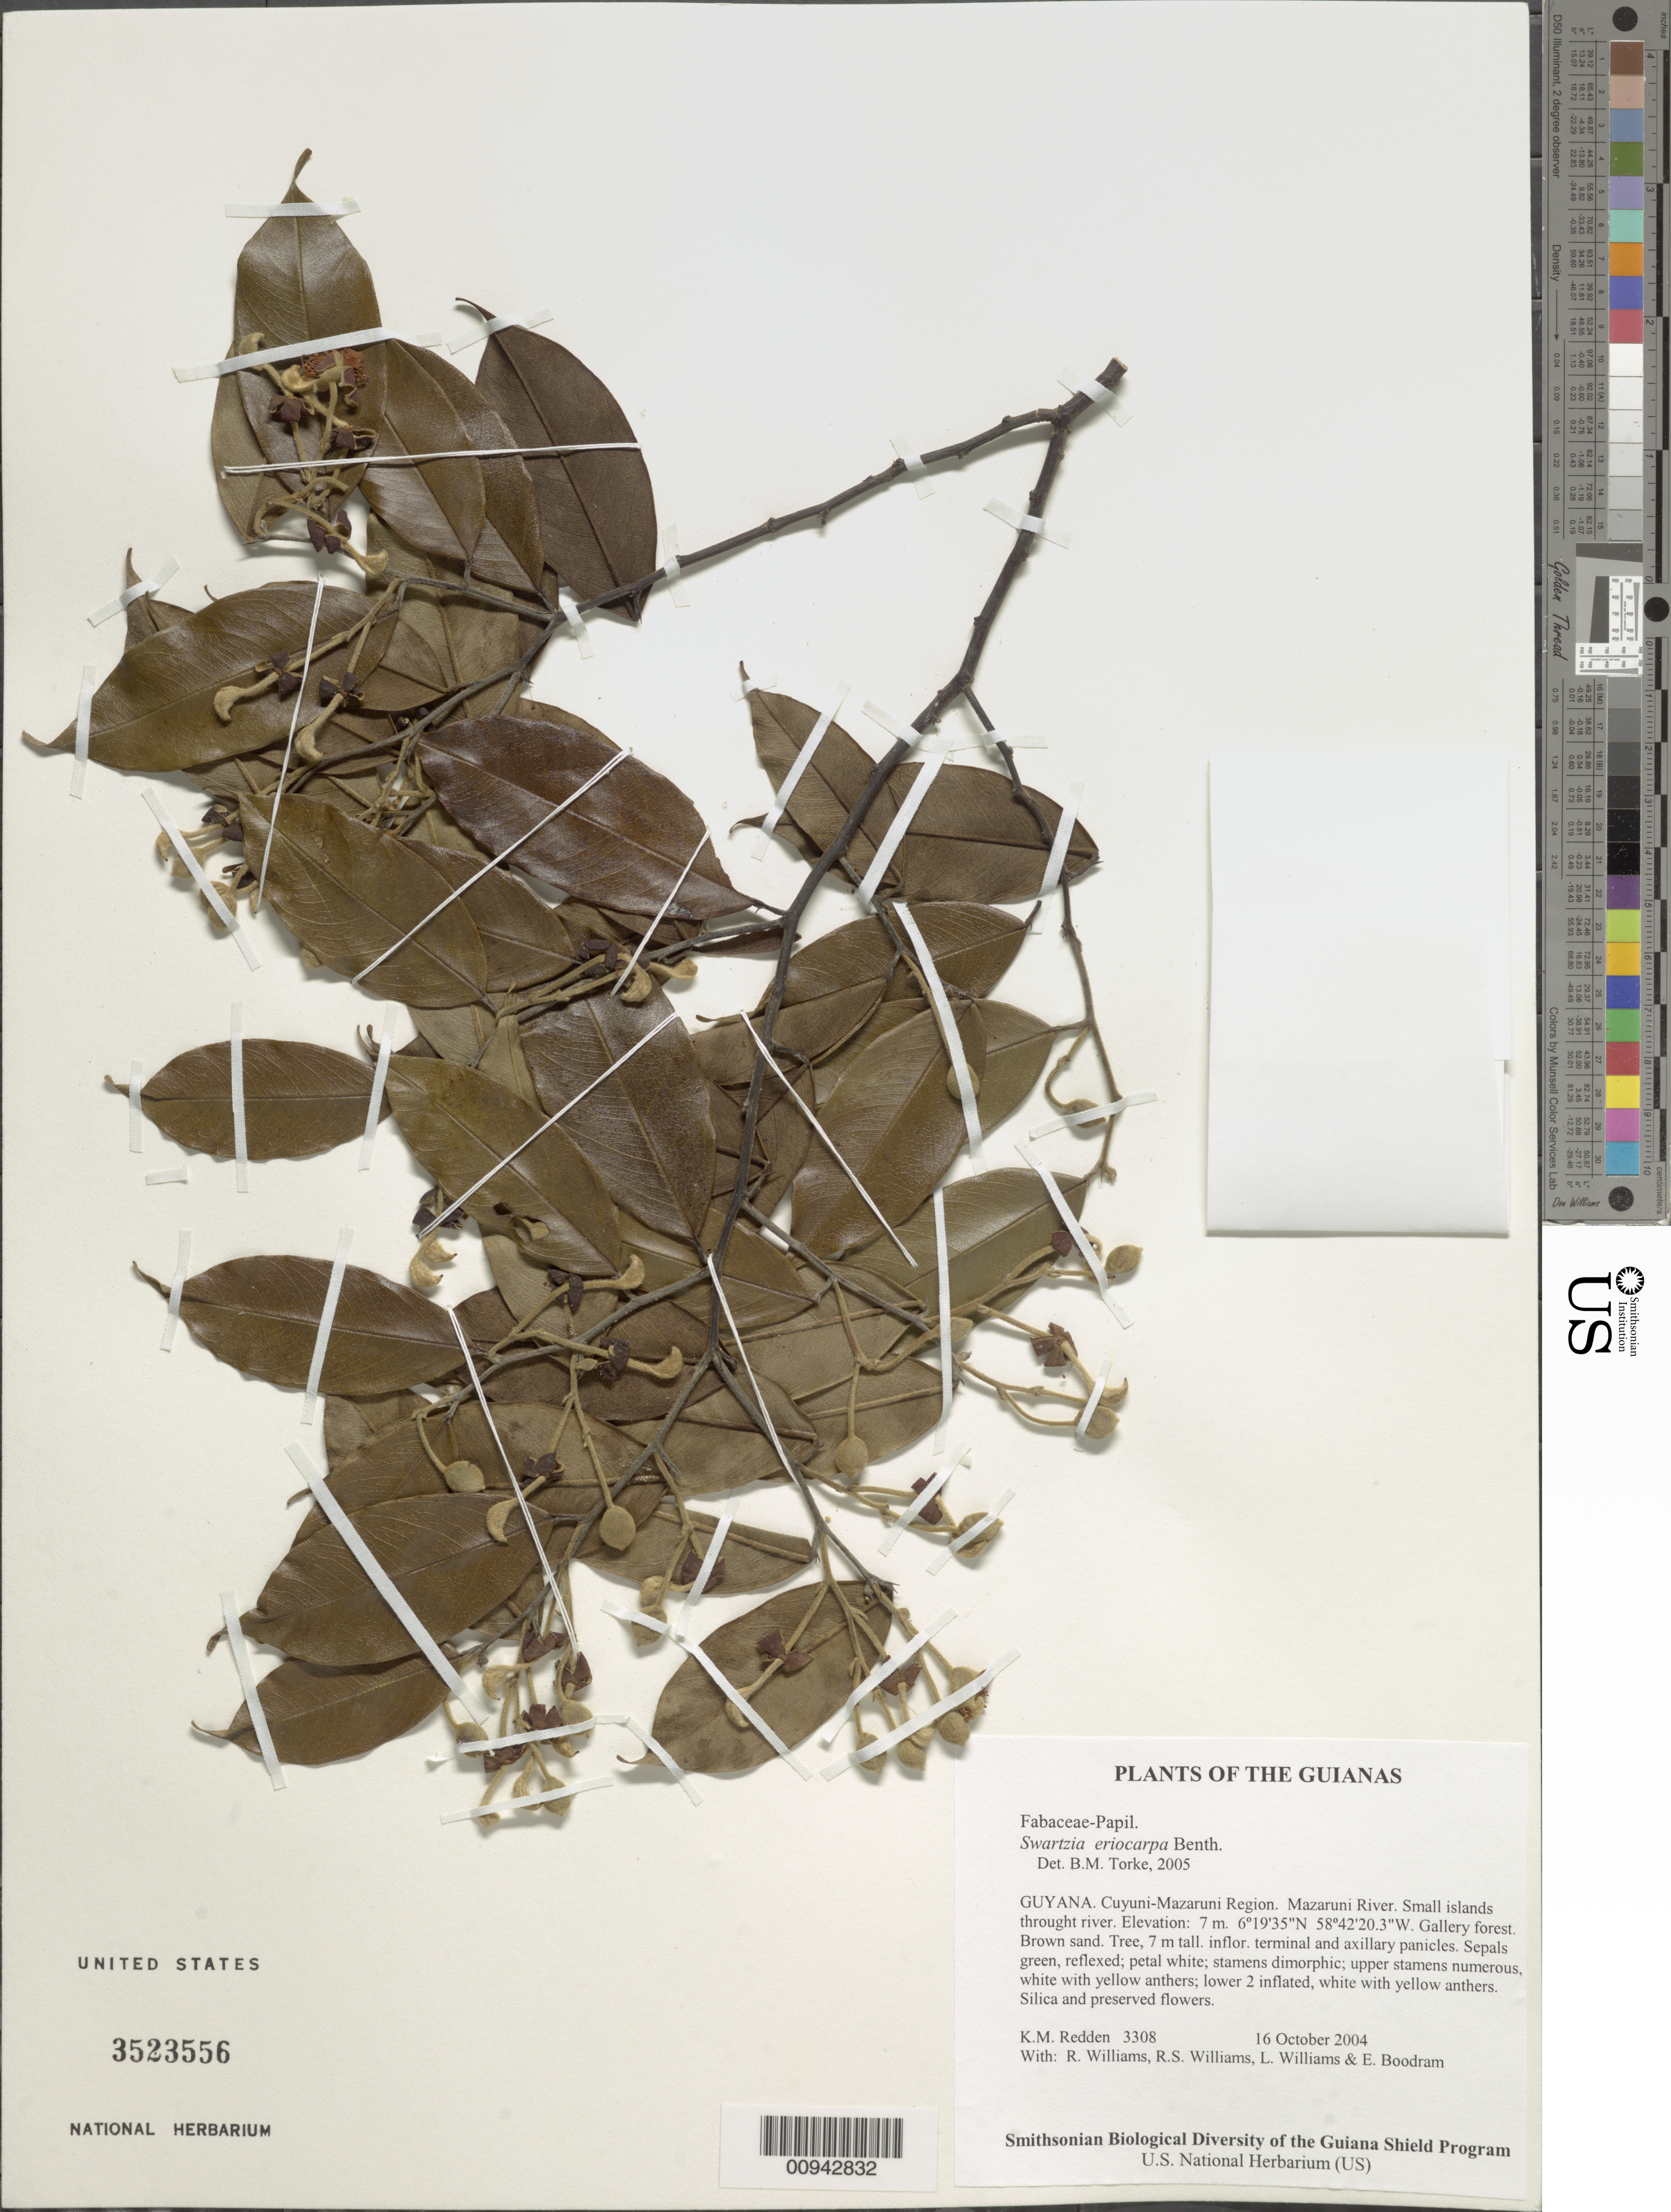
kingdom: Plantae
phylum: Tracheophyta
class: Magnoliopsida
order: Fabales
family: Fabaceae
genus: Swartzia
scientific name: Swartzia eriocarpa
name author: Benth.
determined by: Torke, B. M., (MO)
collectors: K. M. Redden, R. Williams, R. S. Williams, L. Williams & E. Boodram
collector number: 3308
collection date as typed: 16 October 2004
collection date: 2004-10-16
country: Guyana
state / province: Cuyuni-Mazaruni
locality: Mazaruni River. Small islands throught river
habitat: Gallery forest. Brown sand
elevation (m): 7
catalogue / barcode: US 3523556